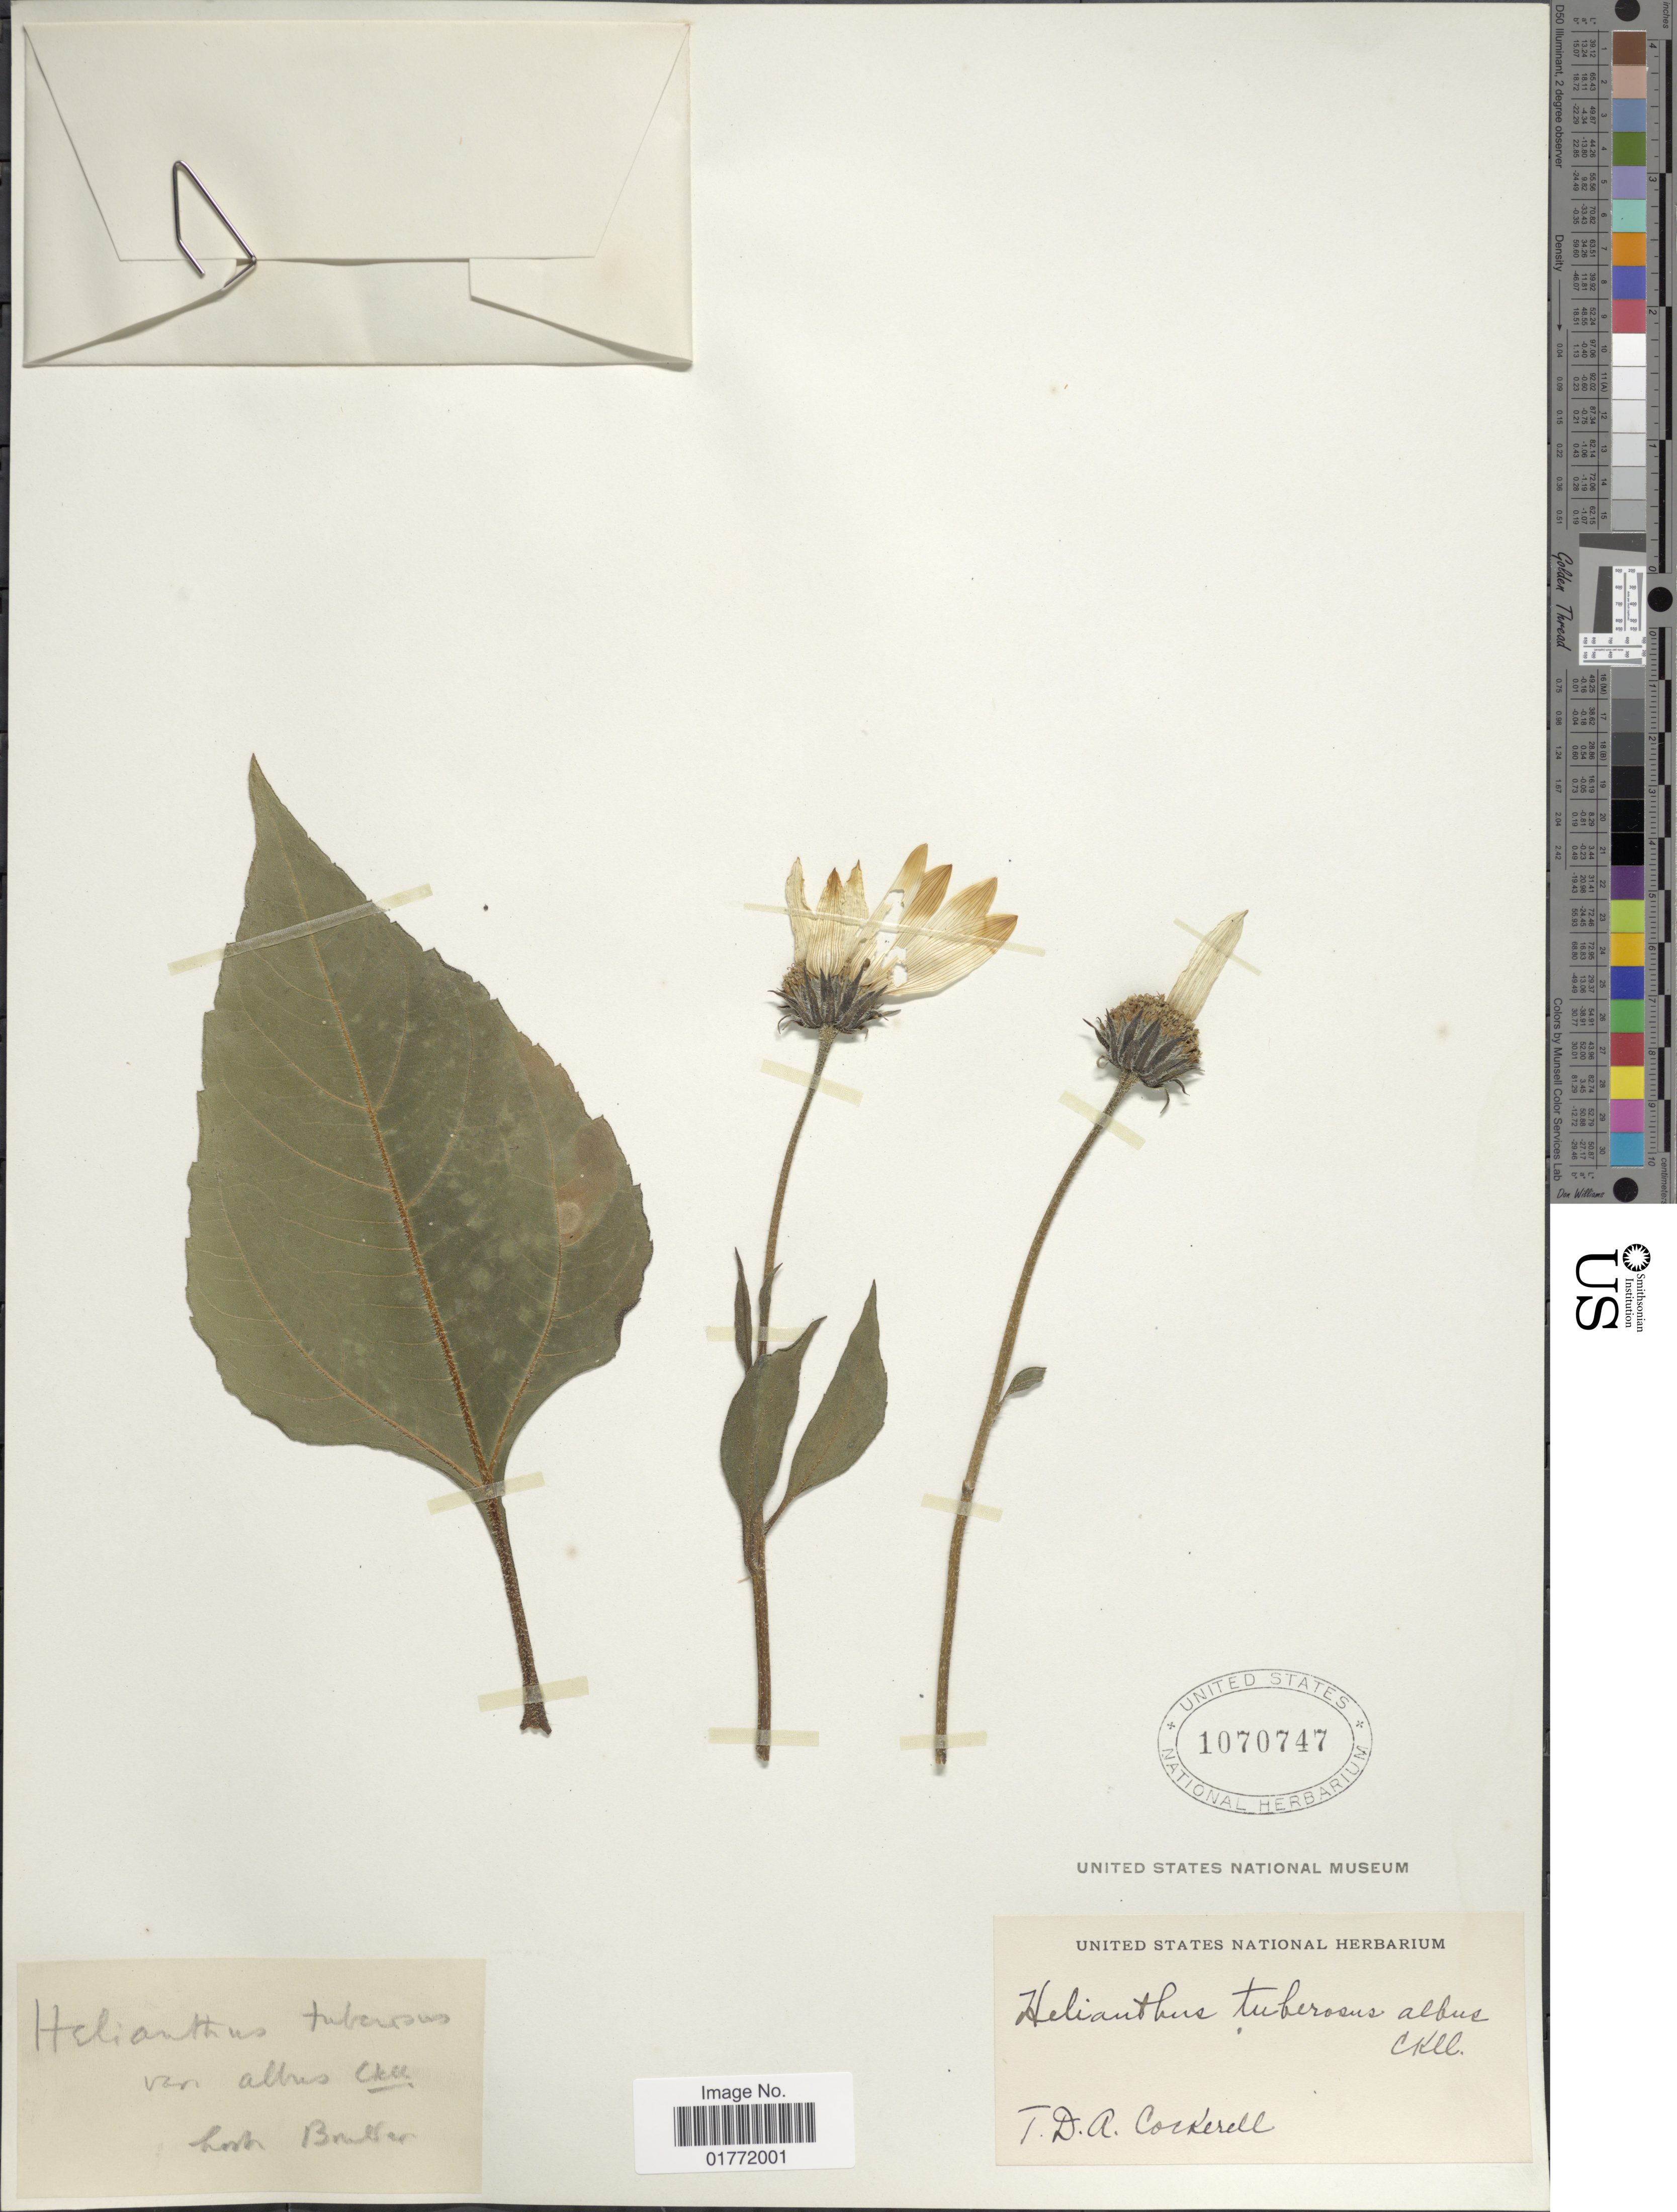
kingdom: Plantae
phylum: Tracheophyta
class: Magnoliopsida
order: Asterales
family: Asteraceae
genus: Helianthus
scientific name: Helianthus tuberosus var. albus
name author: Cockerell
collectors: T. Cockerell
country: United States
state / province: Colorado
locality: Hort Boulder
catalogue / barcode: US 1070747